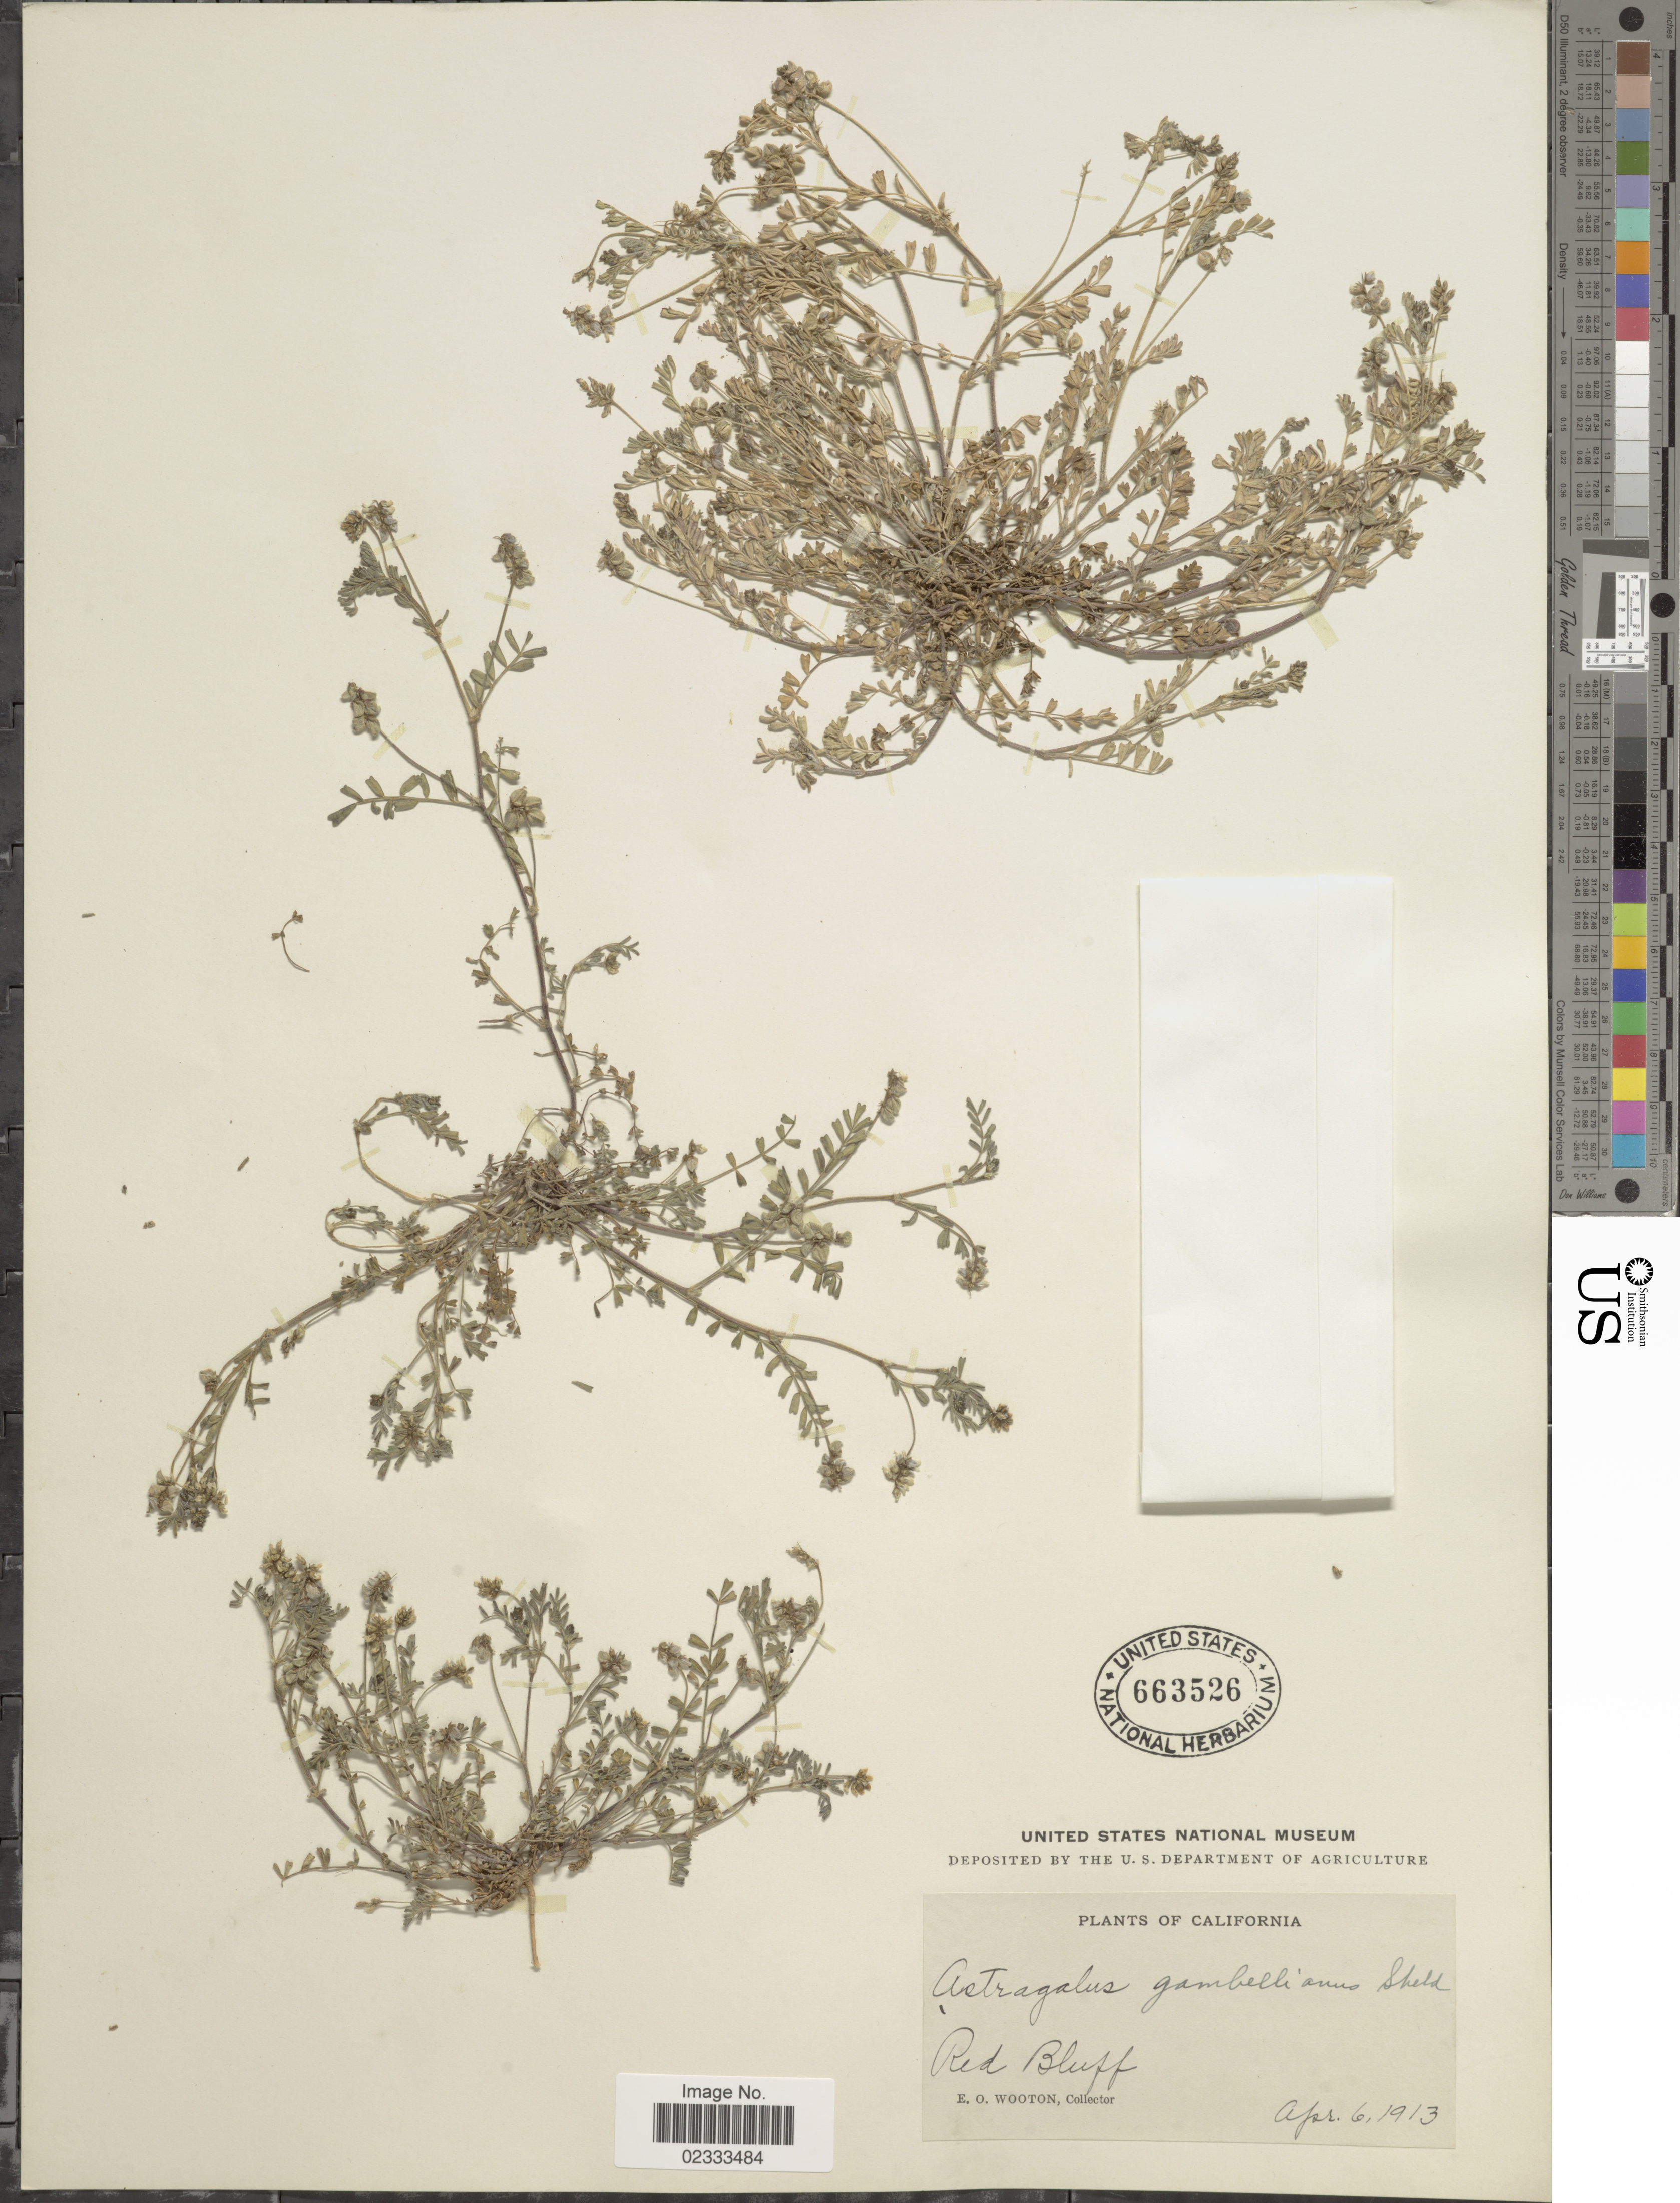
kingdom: Plantae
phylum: Tracheophyta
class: Magnoliopsida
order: Fabales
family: Fabaceae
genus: Astragalus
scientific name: Astragalus nigrescens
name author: Pall.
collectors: E. O. Wooton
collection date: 1913-04-06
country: United States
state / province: California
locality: Red Bluff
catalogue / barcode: US 663526